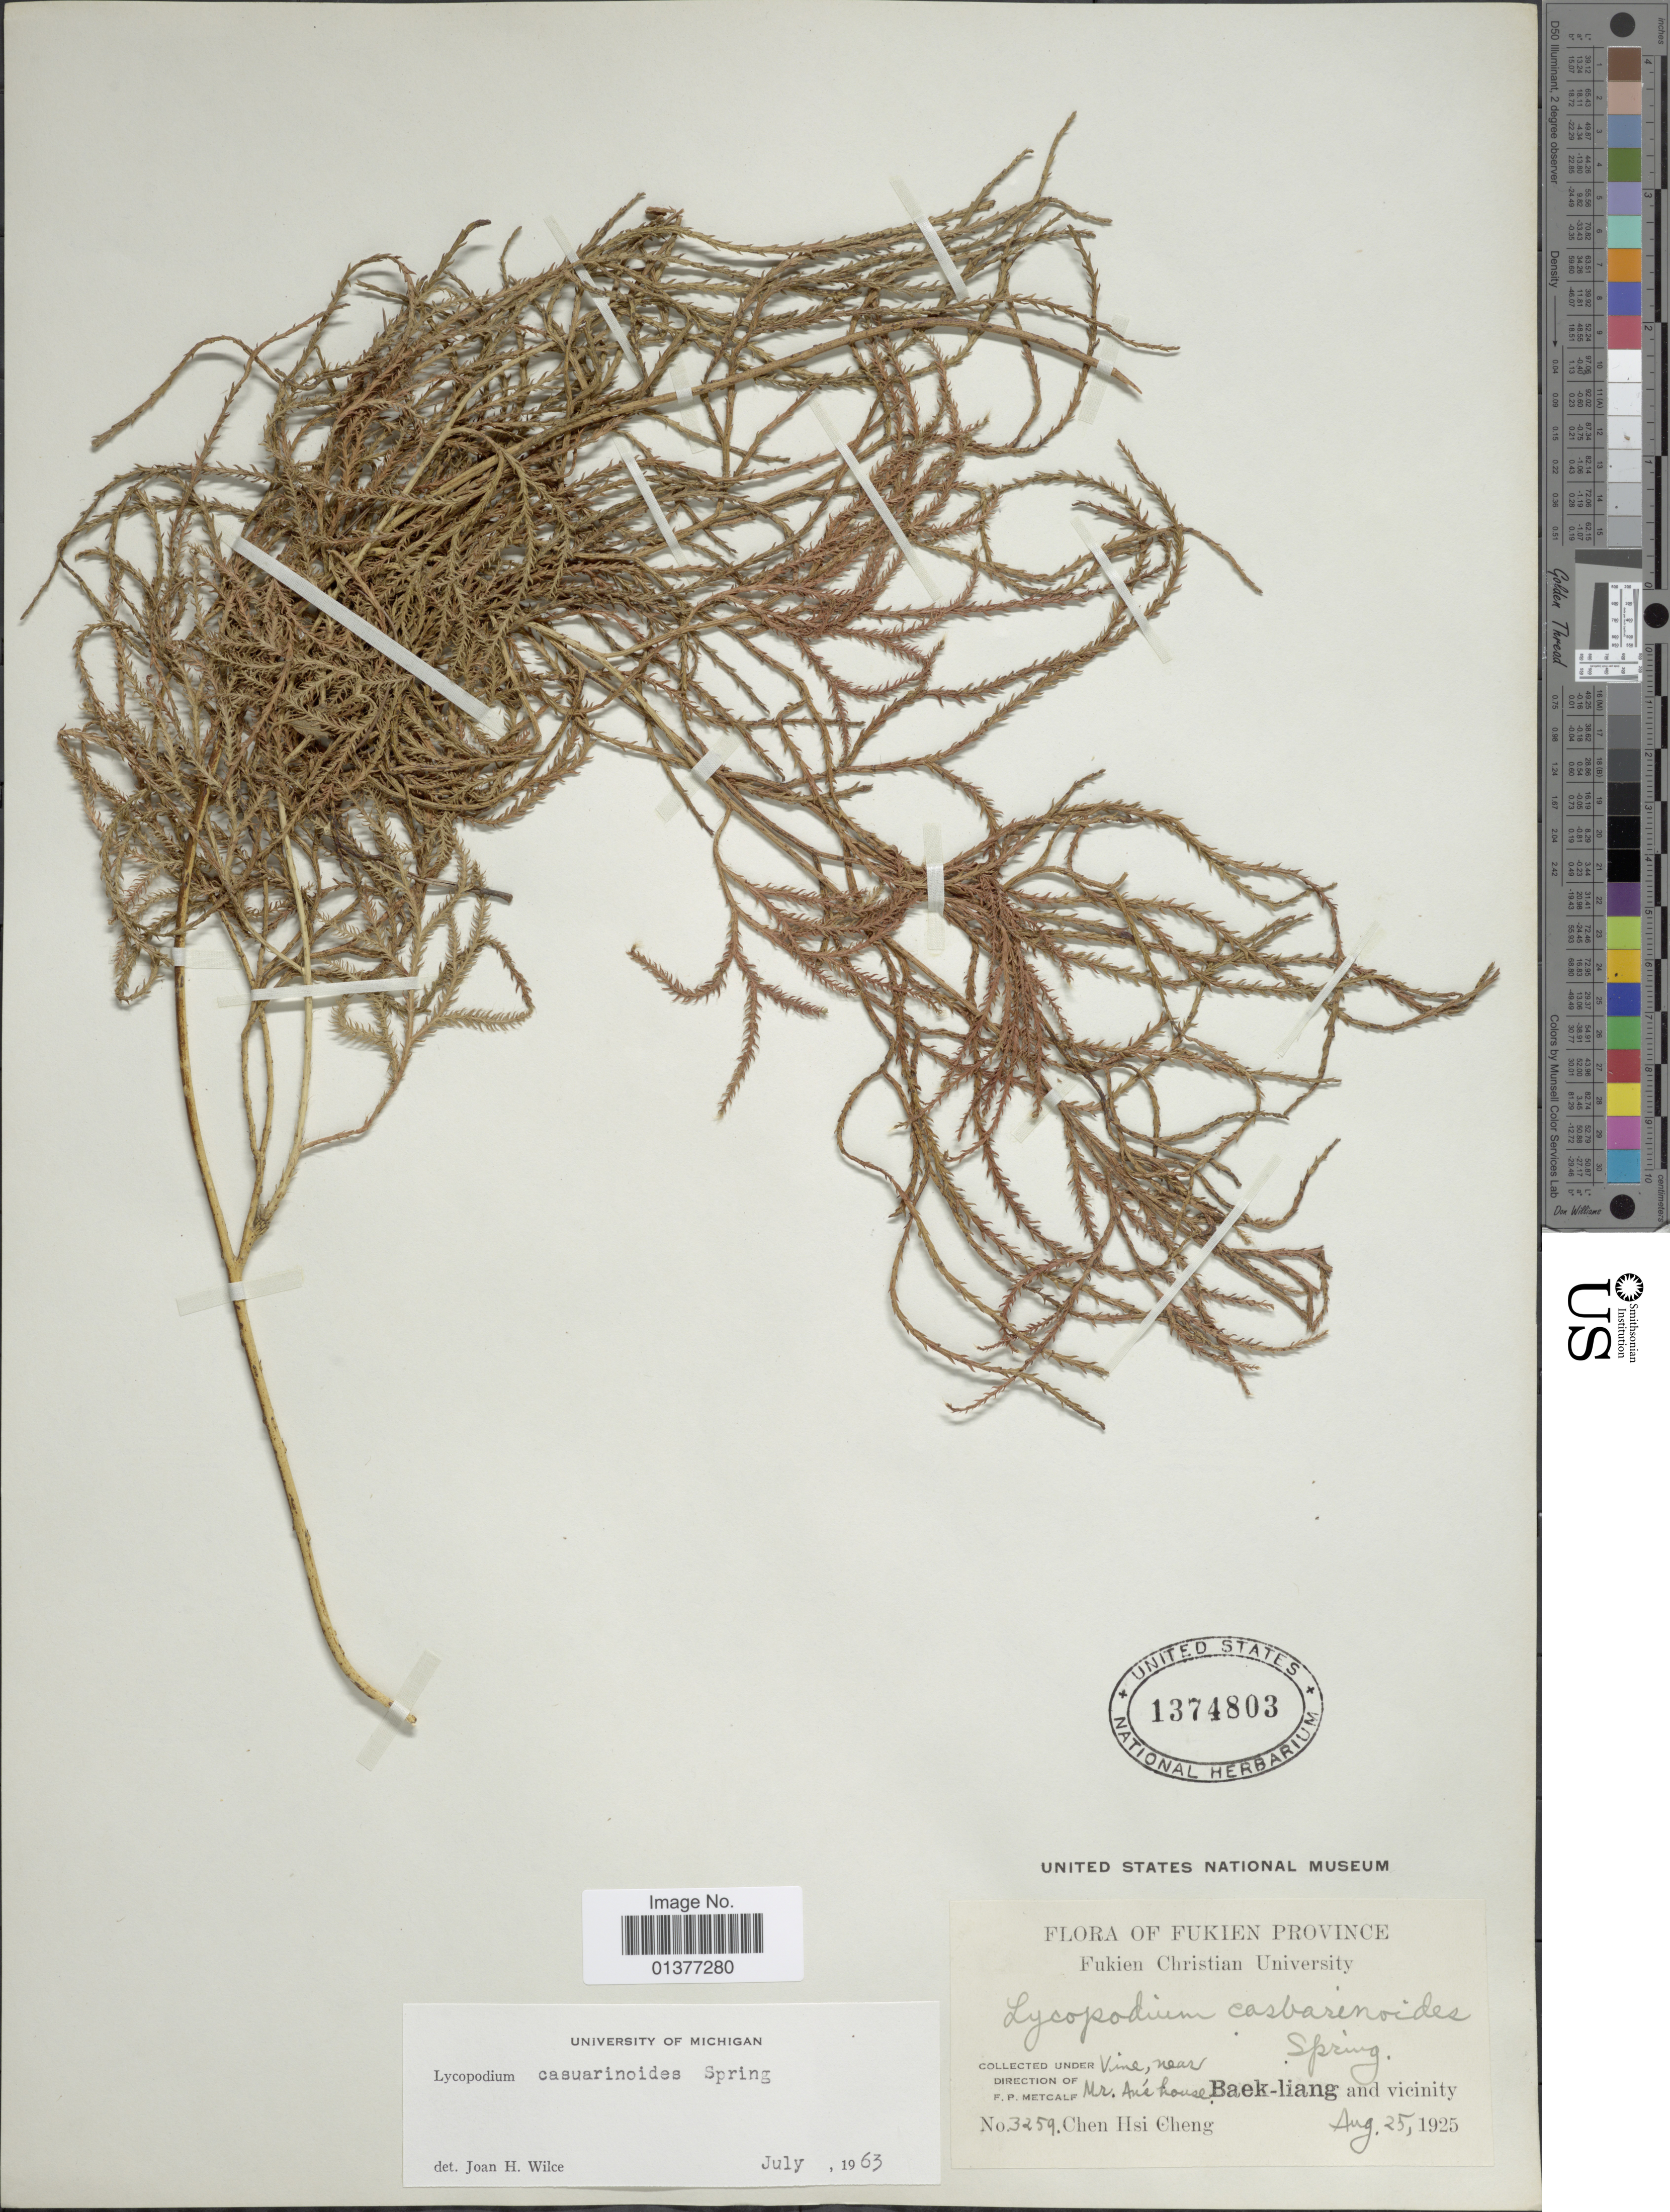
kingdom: Plantae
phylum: Tracheophyta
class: Lycopodiopsida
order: Lycopodiales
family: Lycopodiaceae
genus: Lycopodiastrum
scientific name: Lycopodiastrum casuarinoides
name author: (Spring) Holub ex R.D. Dixit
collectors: C.-H. Chen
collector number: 3259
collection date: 1925-08-25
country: China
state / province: Fujian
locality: Fukien Province, Baek-liang and vicinity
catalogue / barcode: US 1374803